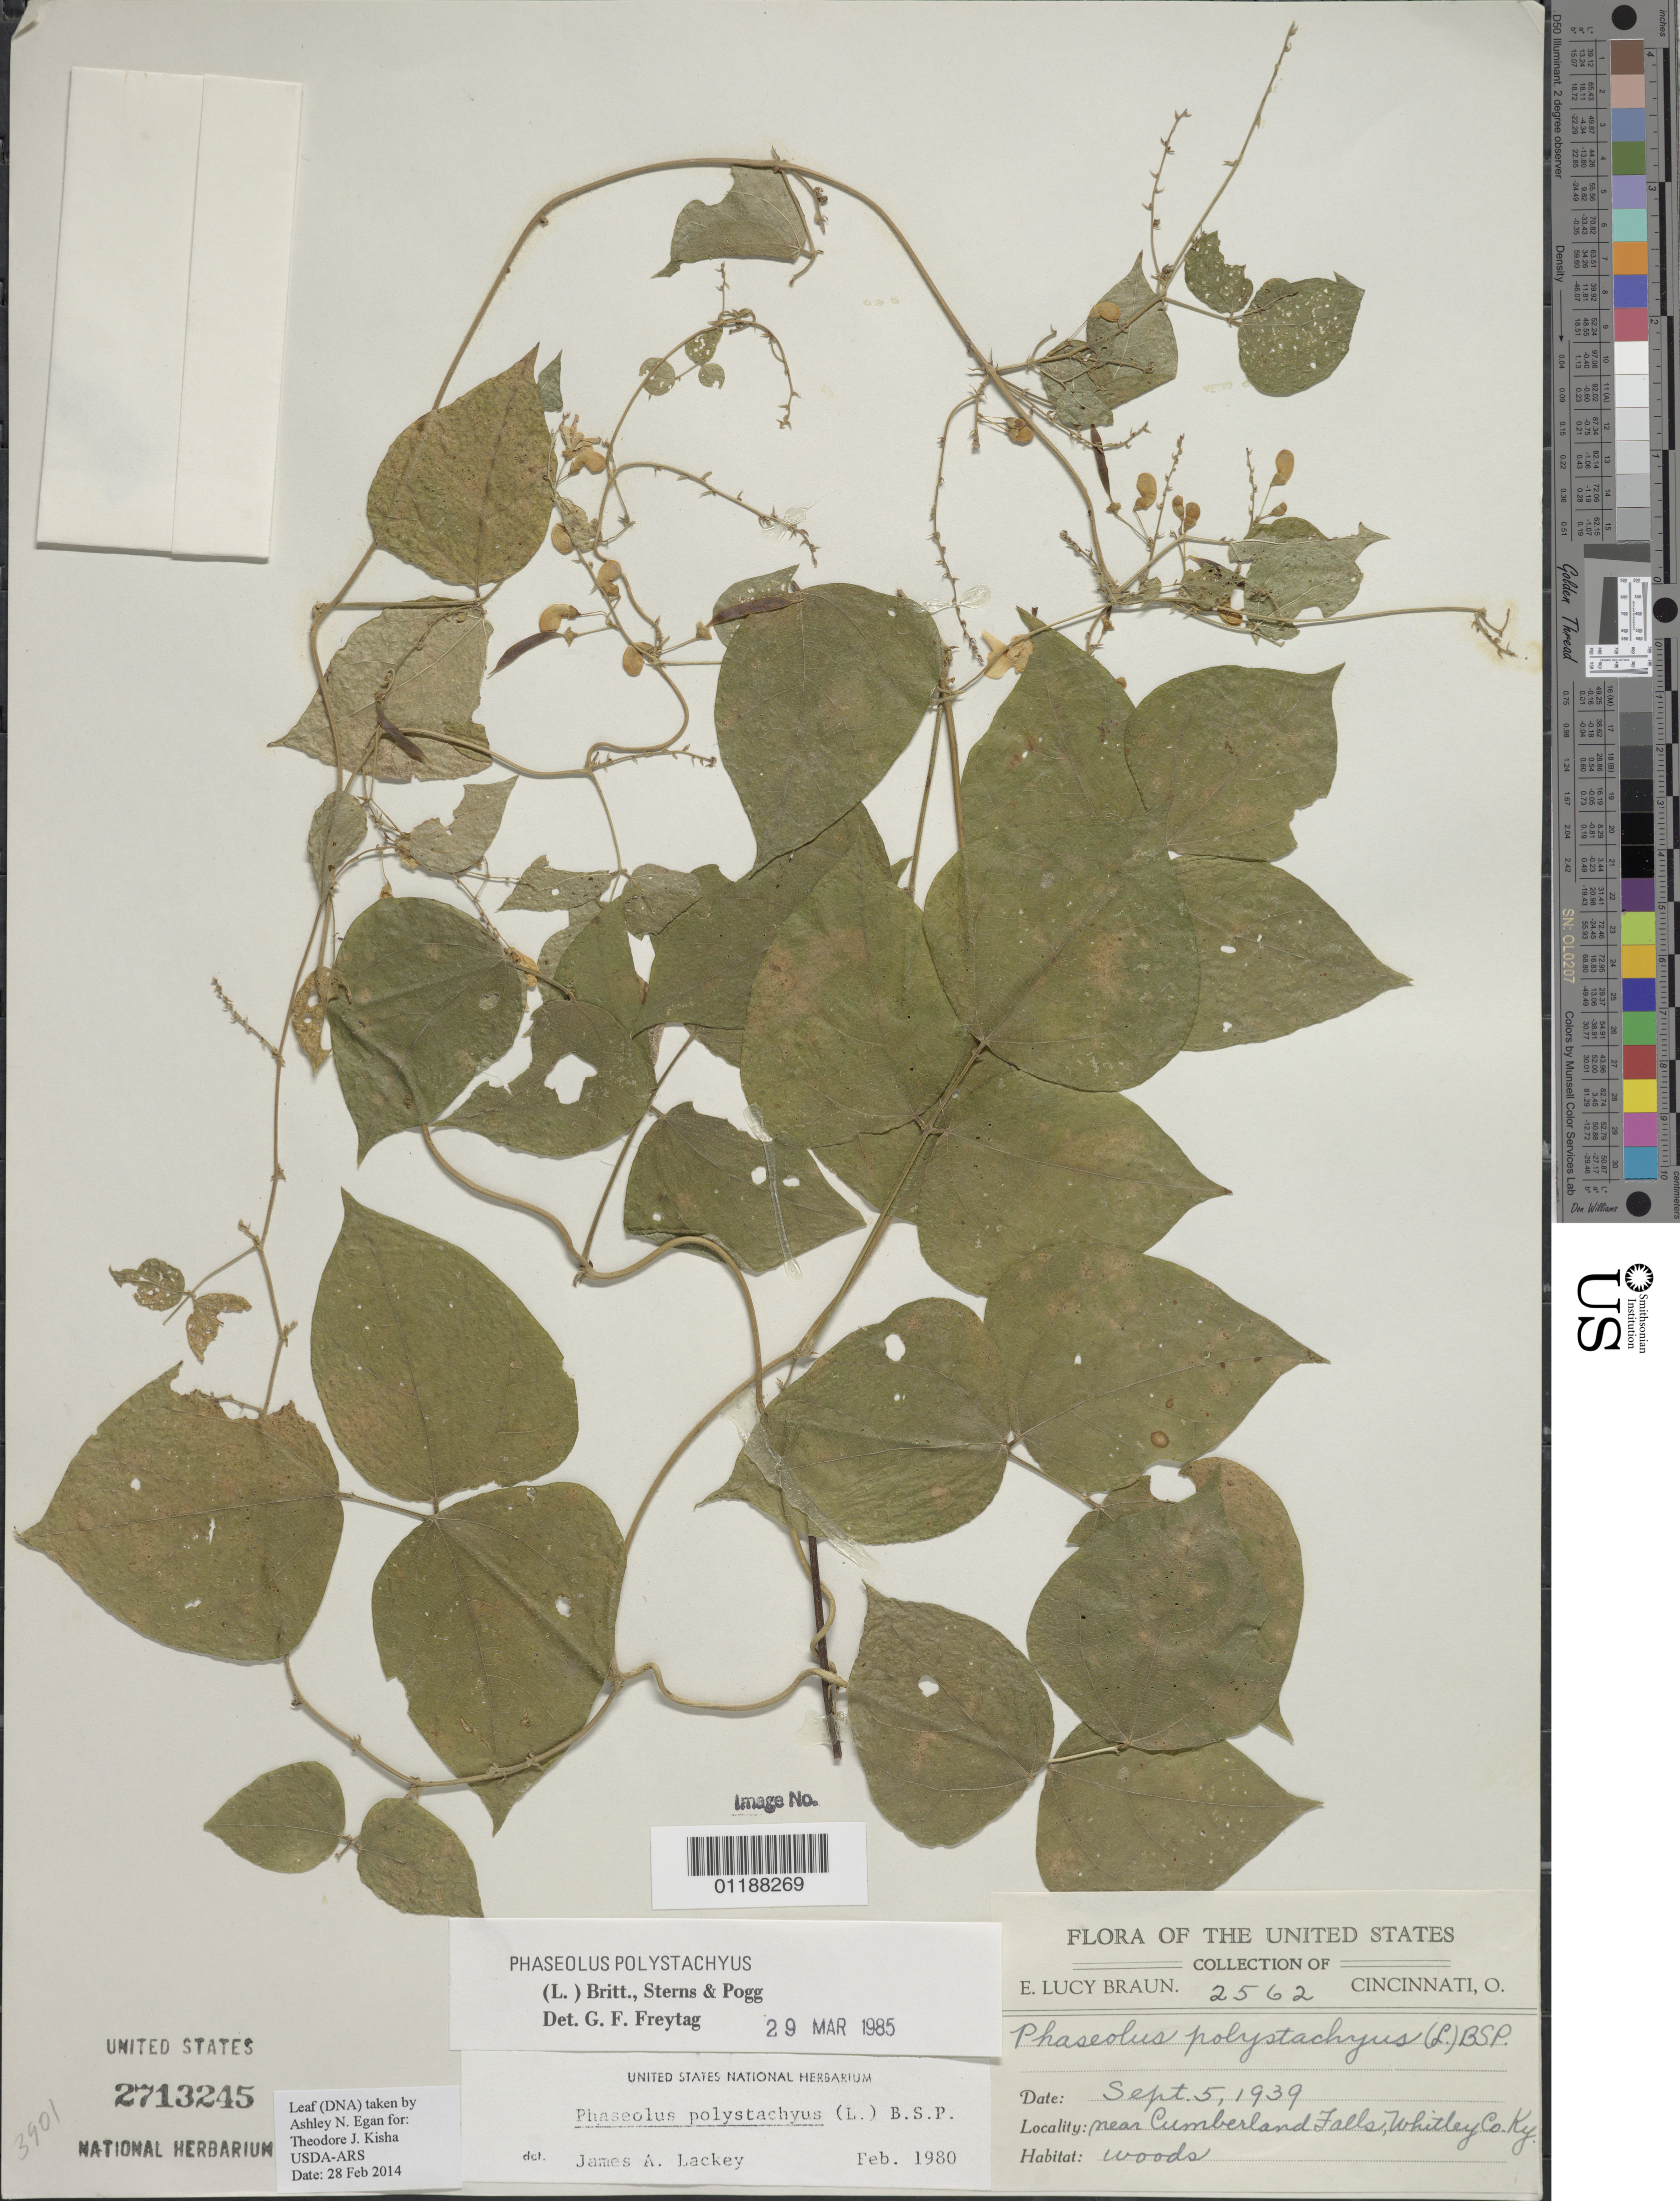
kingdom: Plantae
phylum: Tracheophyta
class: Magnoliopsida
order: Fabales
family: Fabaceae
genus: Phaseolus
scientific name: Phaseolus polystachios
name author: (L.) Britton, Stearns & Poggenb.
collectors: E. L. Braun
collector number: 2562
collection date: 1939-09-05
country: United States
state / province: Kentucky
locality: Near Cumberland Falls, Whitley Co.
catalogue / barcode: US 2713245